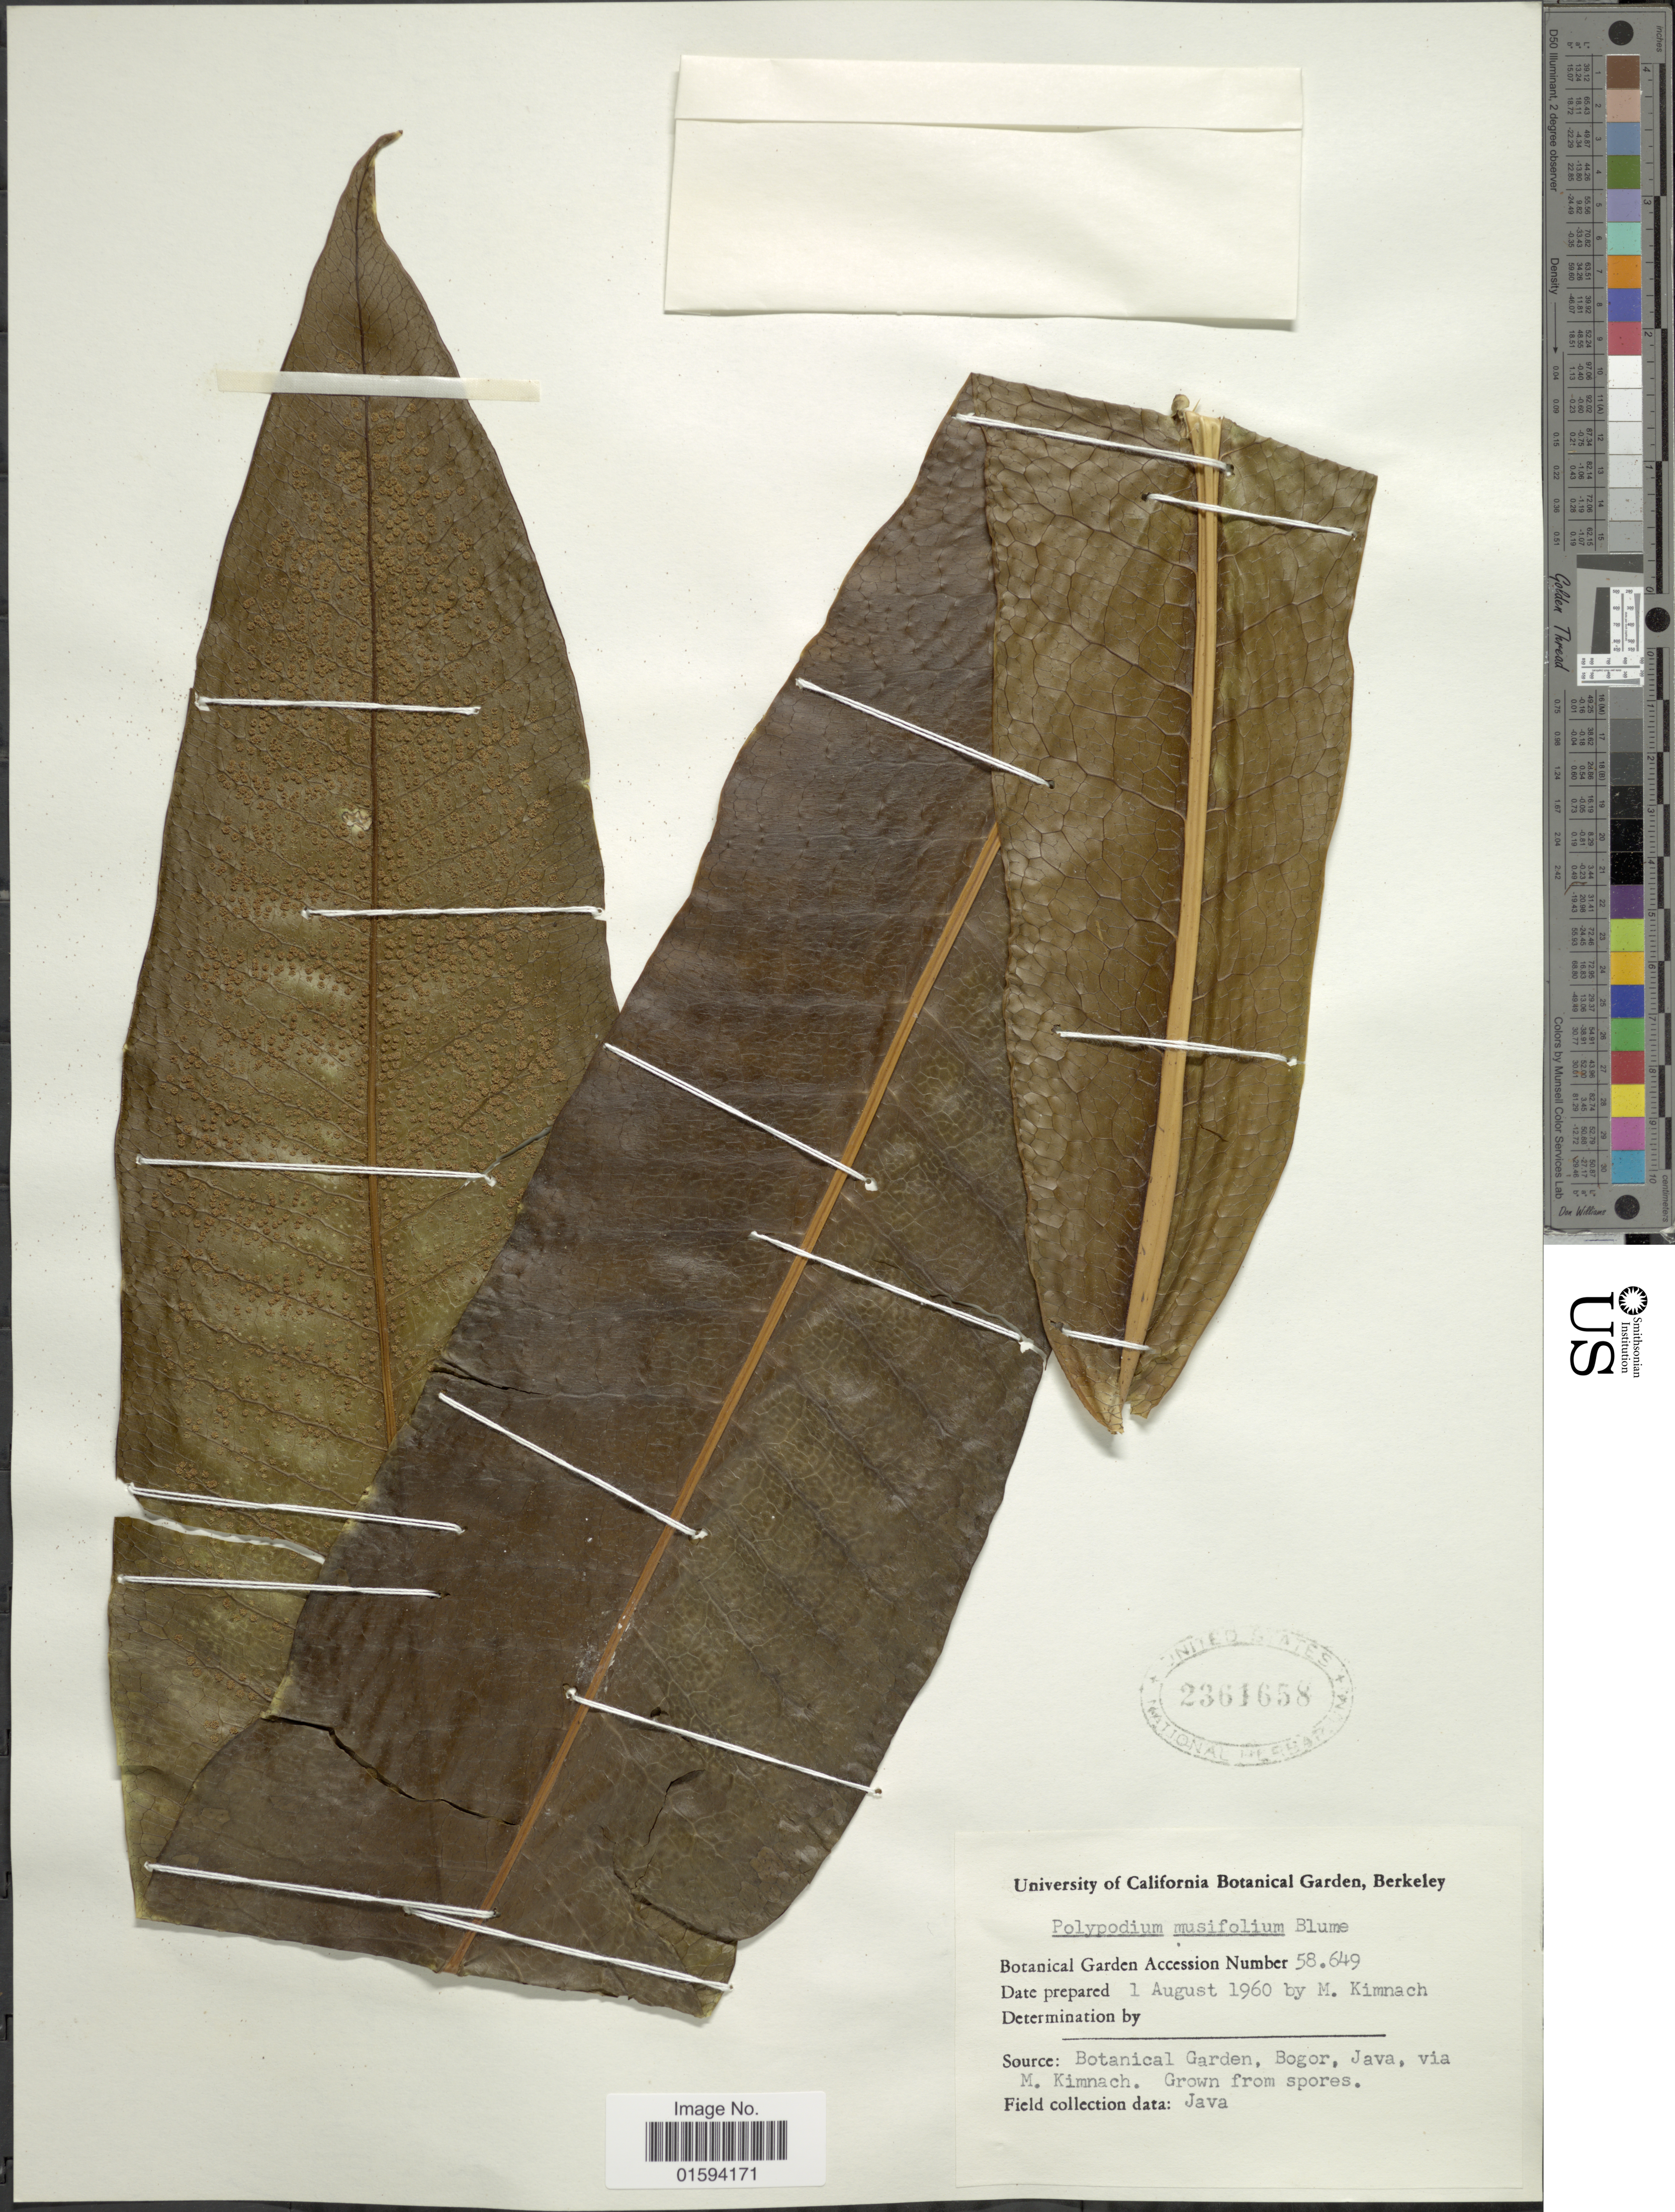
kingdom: Plantae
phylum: Tracheophyta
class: Polypodiopsida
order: Polypodiales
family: Polypodiaceae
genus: Polypodium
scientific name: Polypodium musifolium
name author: Blume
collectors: M. W. Kimnach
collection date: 1960-08-01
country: United States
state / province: California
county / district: Alameda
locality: University of California Botanical Garden, Berkeleym Botanical Garden Accession Number 58.649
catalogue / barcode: US 2361658